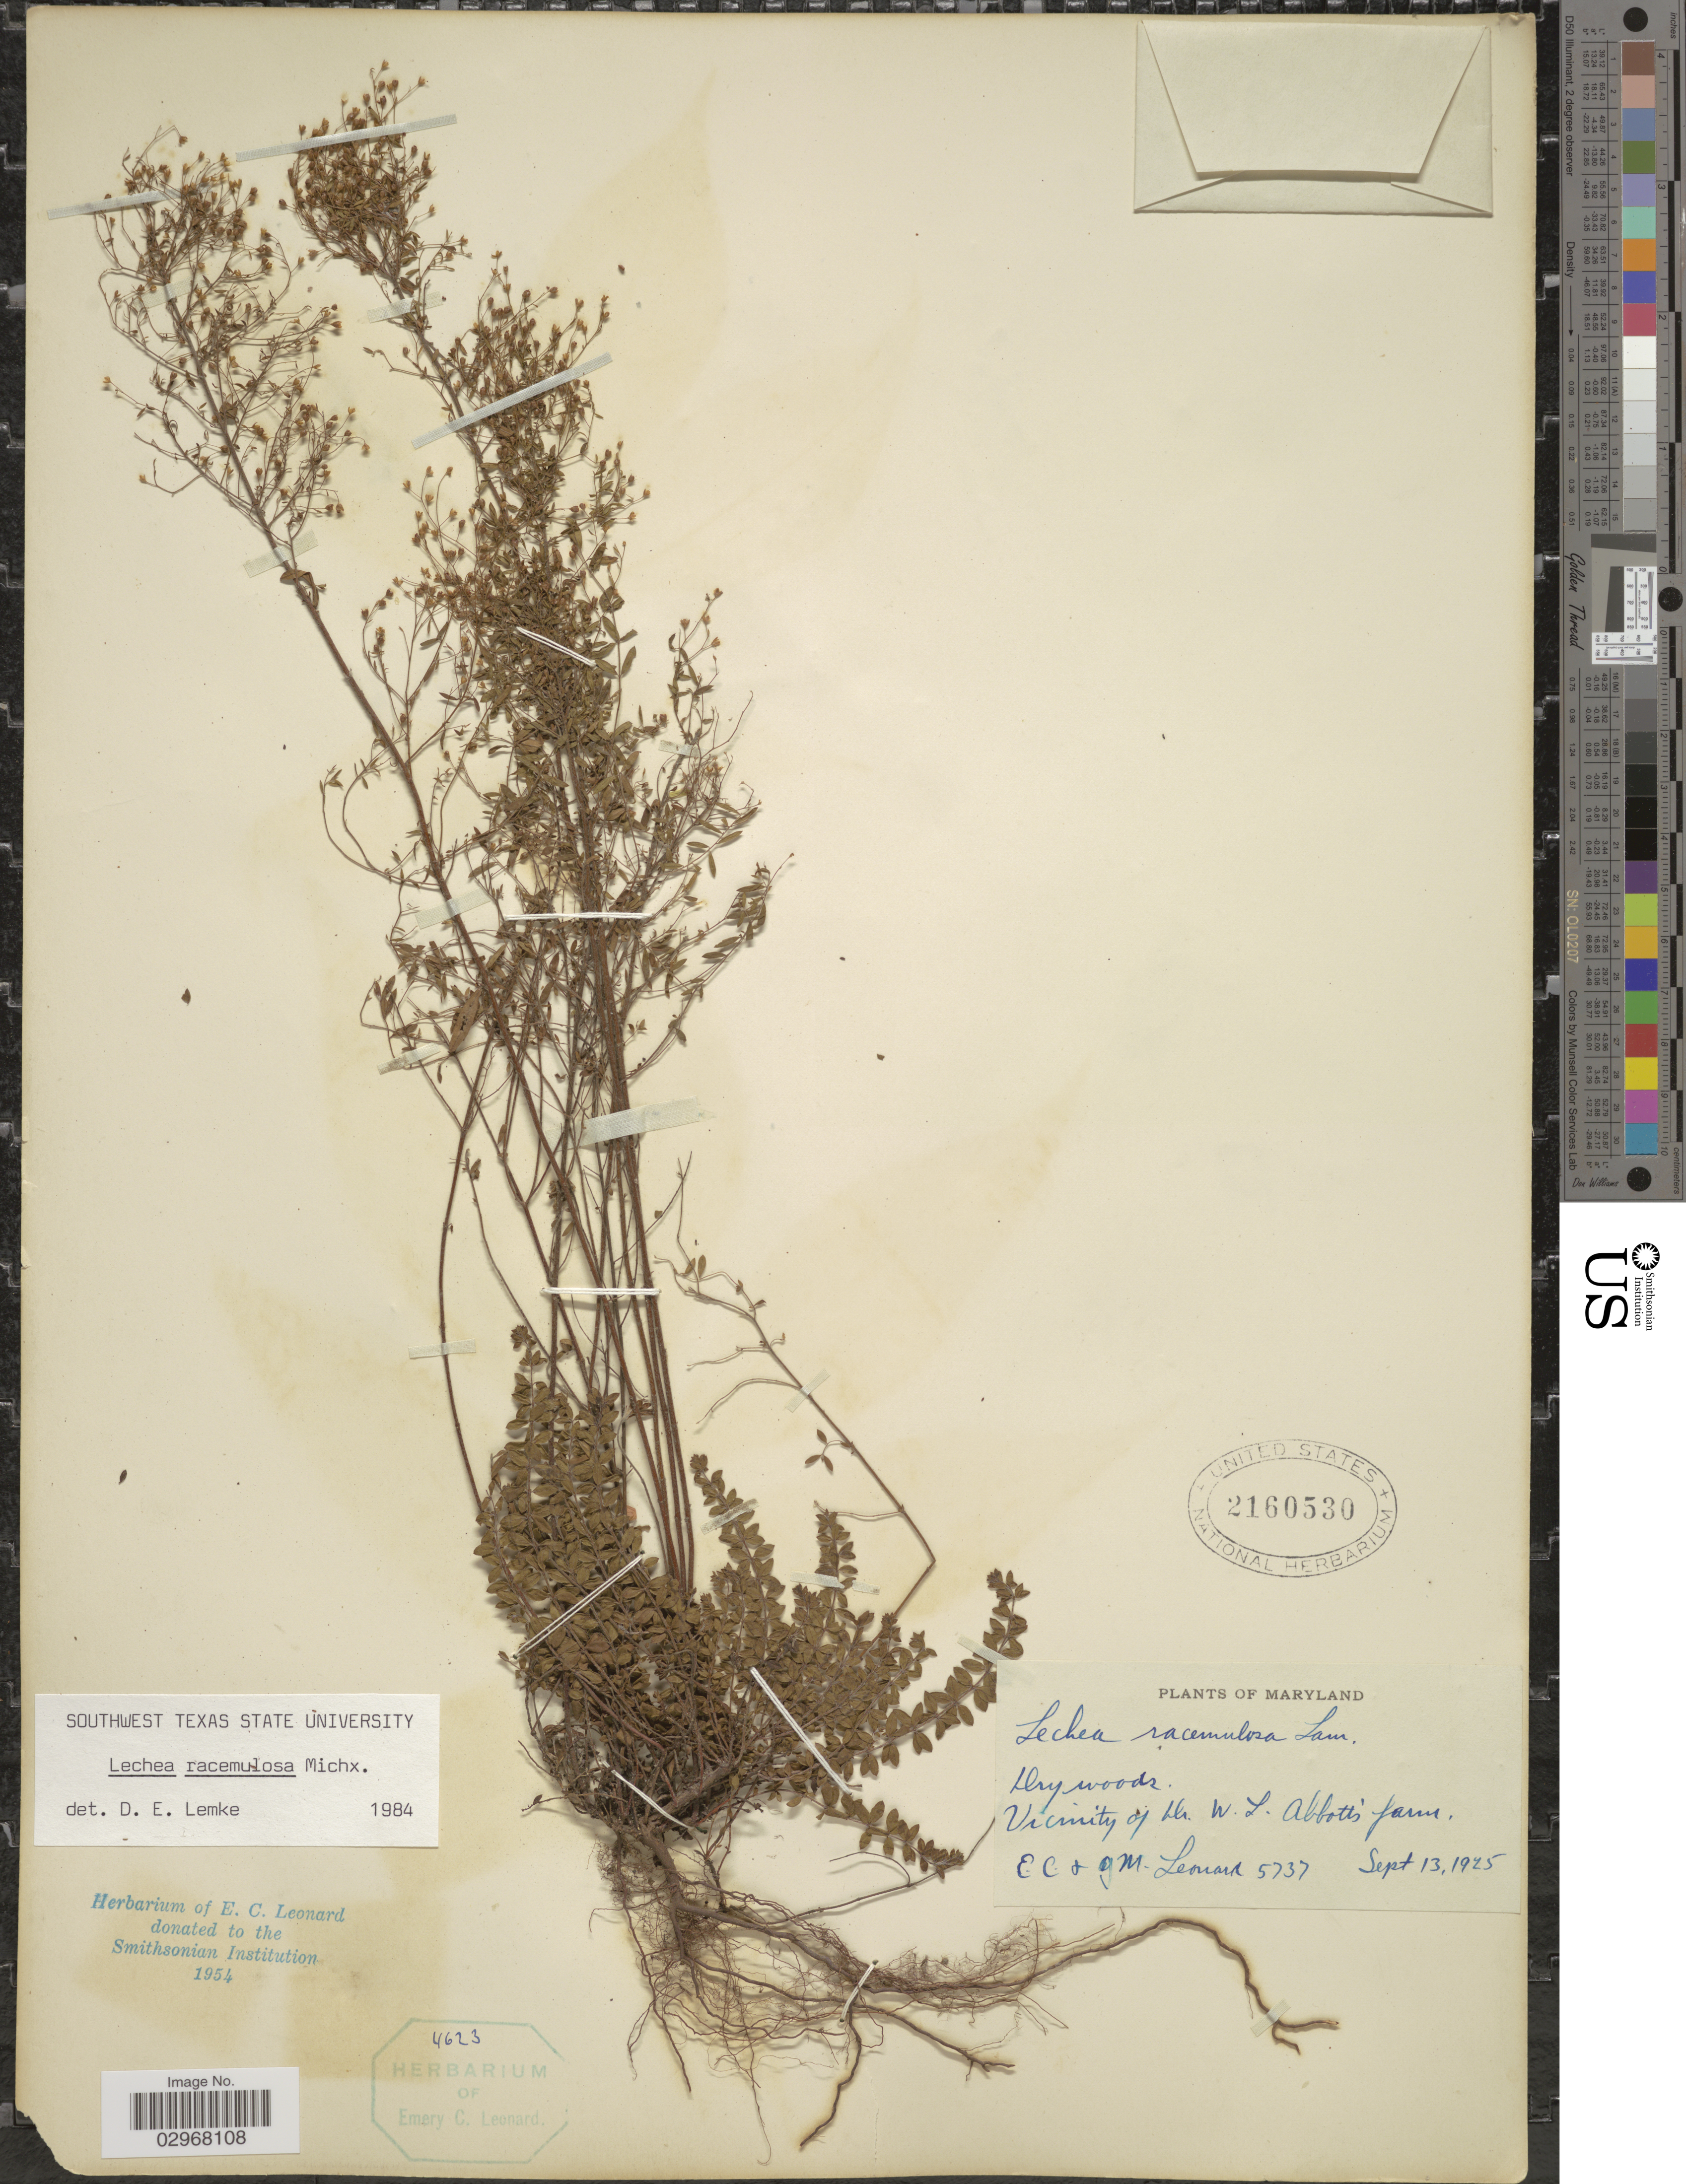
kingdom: Plantae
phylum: Tracheophyta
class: Magnoliopsida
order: Malvales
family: Cistaceae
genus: Lechea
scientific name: Lechea racemulosa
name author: Michx.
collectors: E. C. Leonard & G. M. Leonard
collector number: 5737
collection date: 1925-09-13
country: United States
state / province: Maryland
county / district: Cecil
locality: Vicinity of Dr. W. L. Abbott's farm.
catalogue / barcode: US 2160530